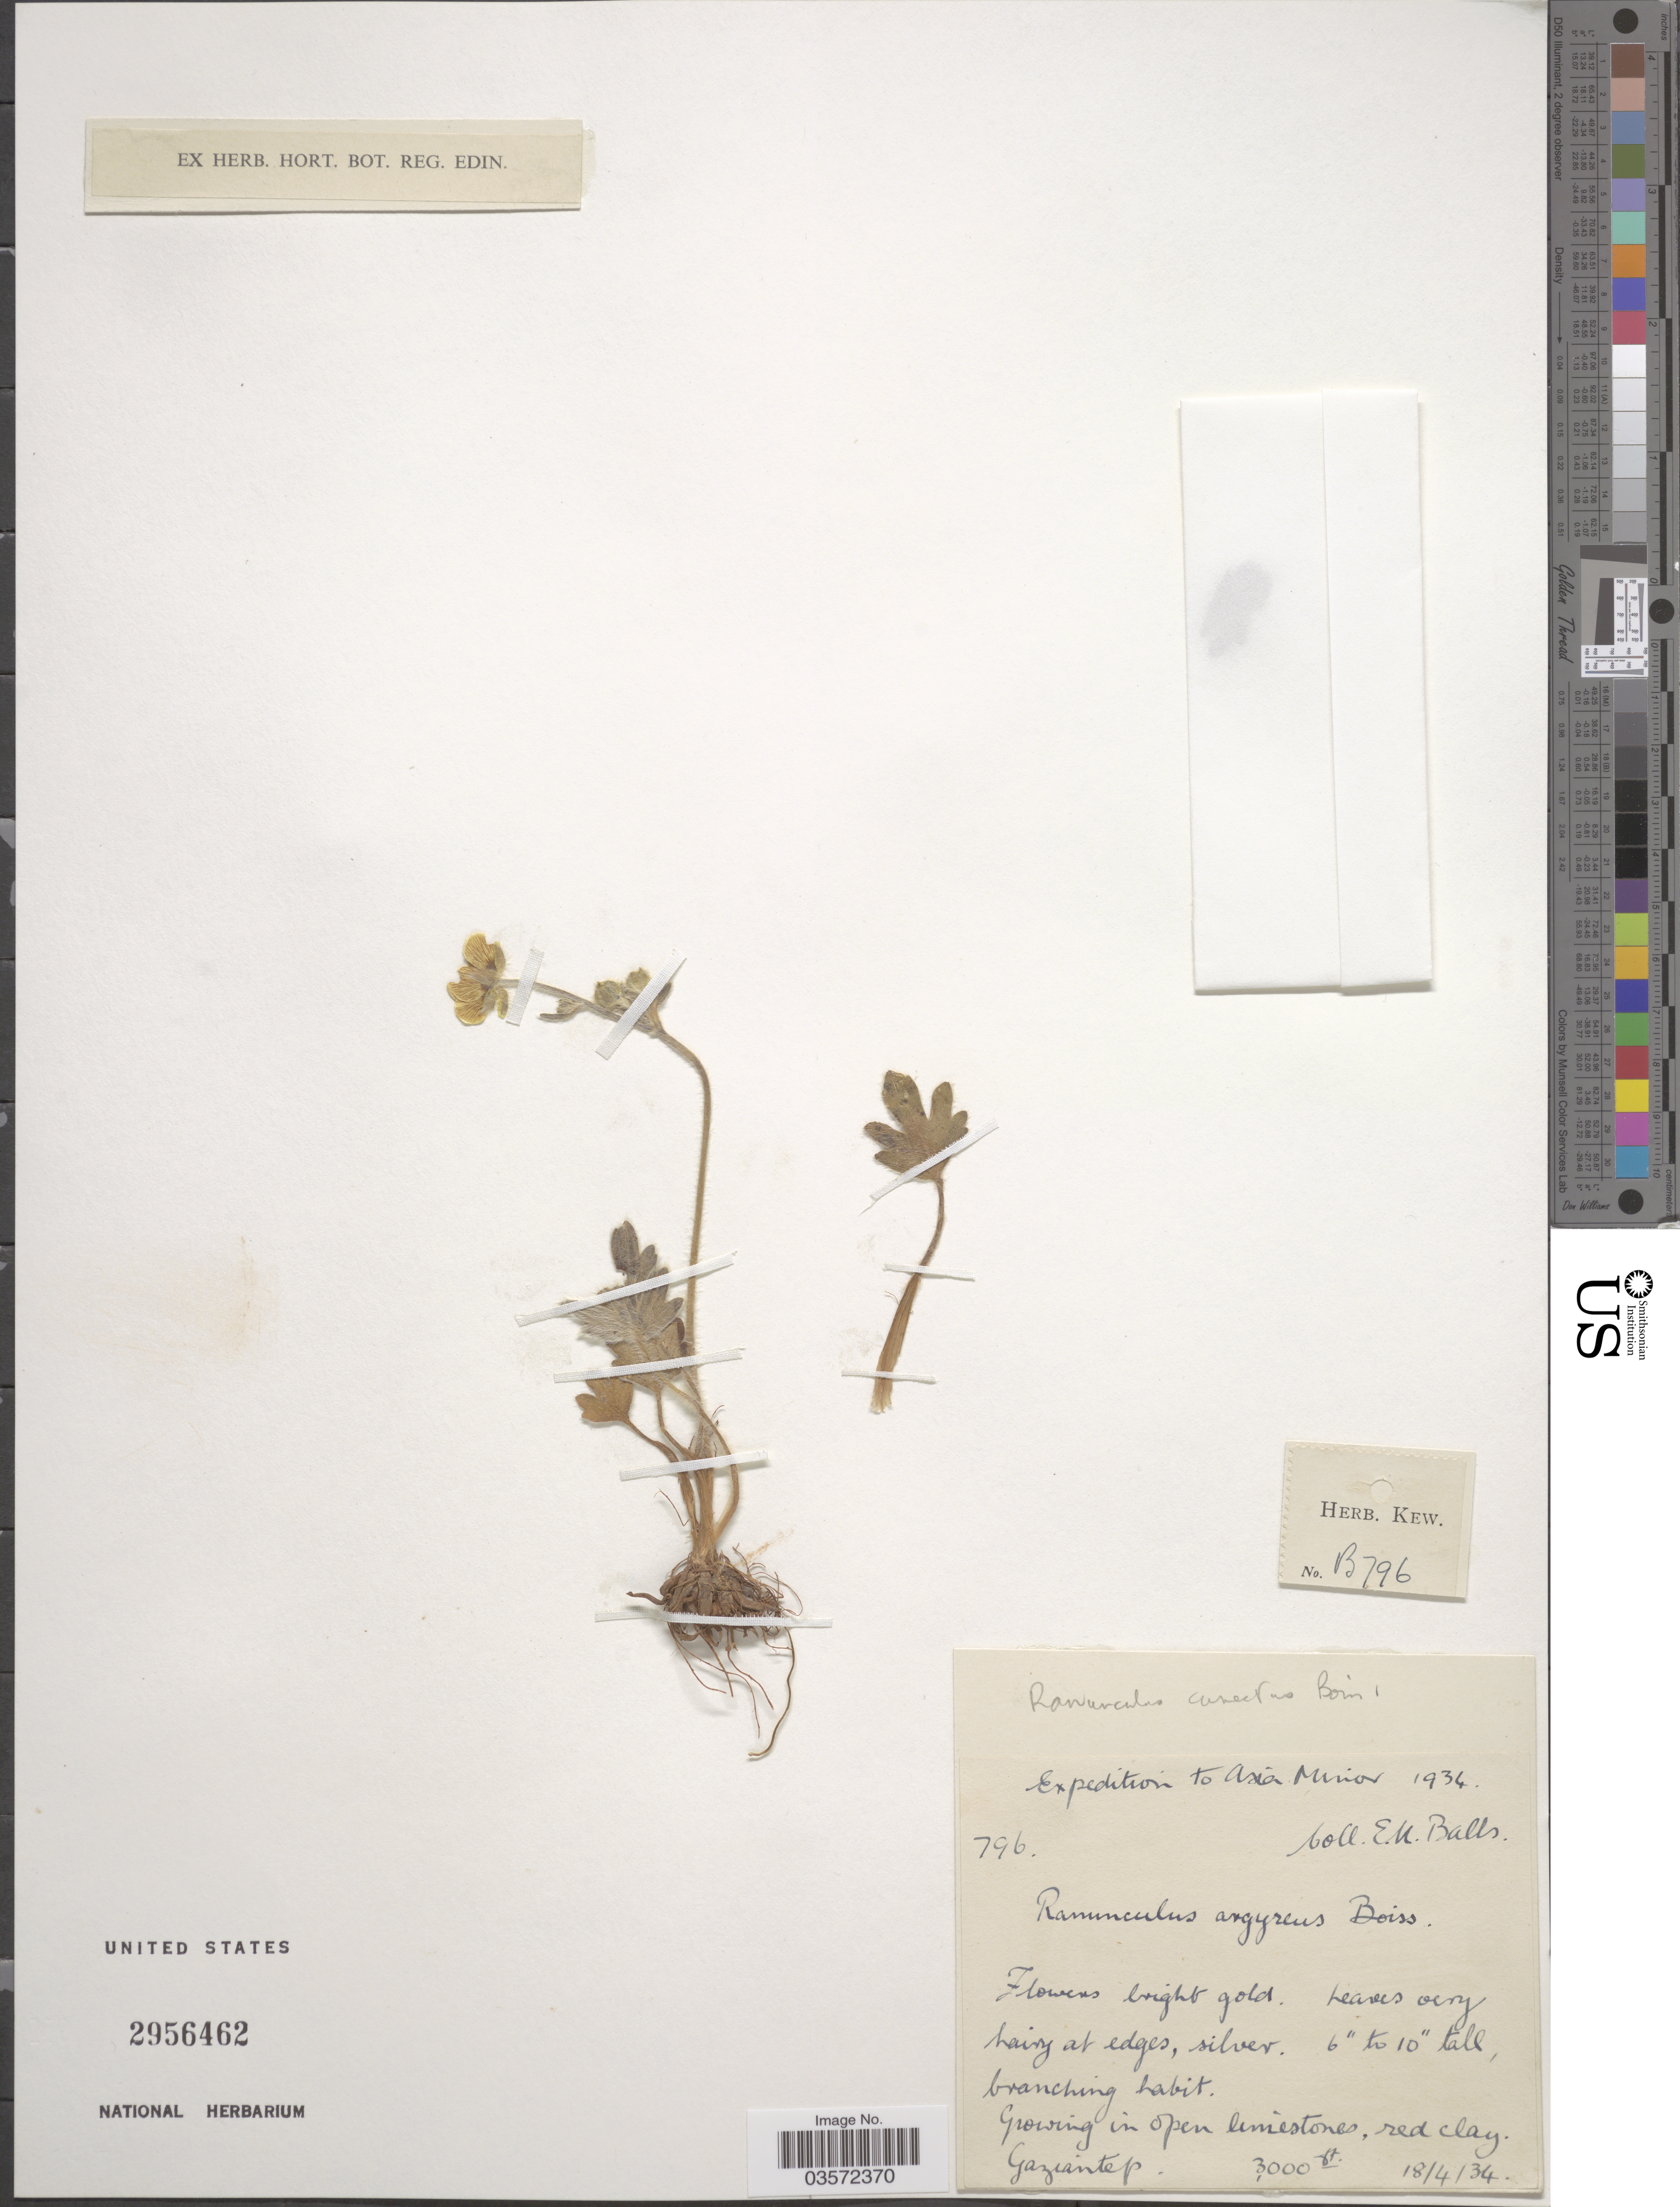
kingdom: Plantae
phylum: Tracheophyta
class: Magnoliopsida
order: Ranunculales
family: Ranunculaceae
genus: Ranunculus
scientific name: Ranunculus argyreus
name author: Boiss.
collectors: E. K. Balls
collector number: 796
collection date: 1934-04-18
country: Turkey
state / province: Gaziantep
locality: Asia Minor. Gaziantep.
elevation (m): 914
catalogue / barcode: US 2956462